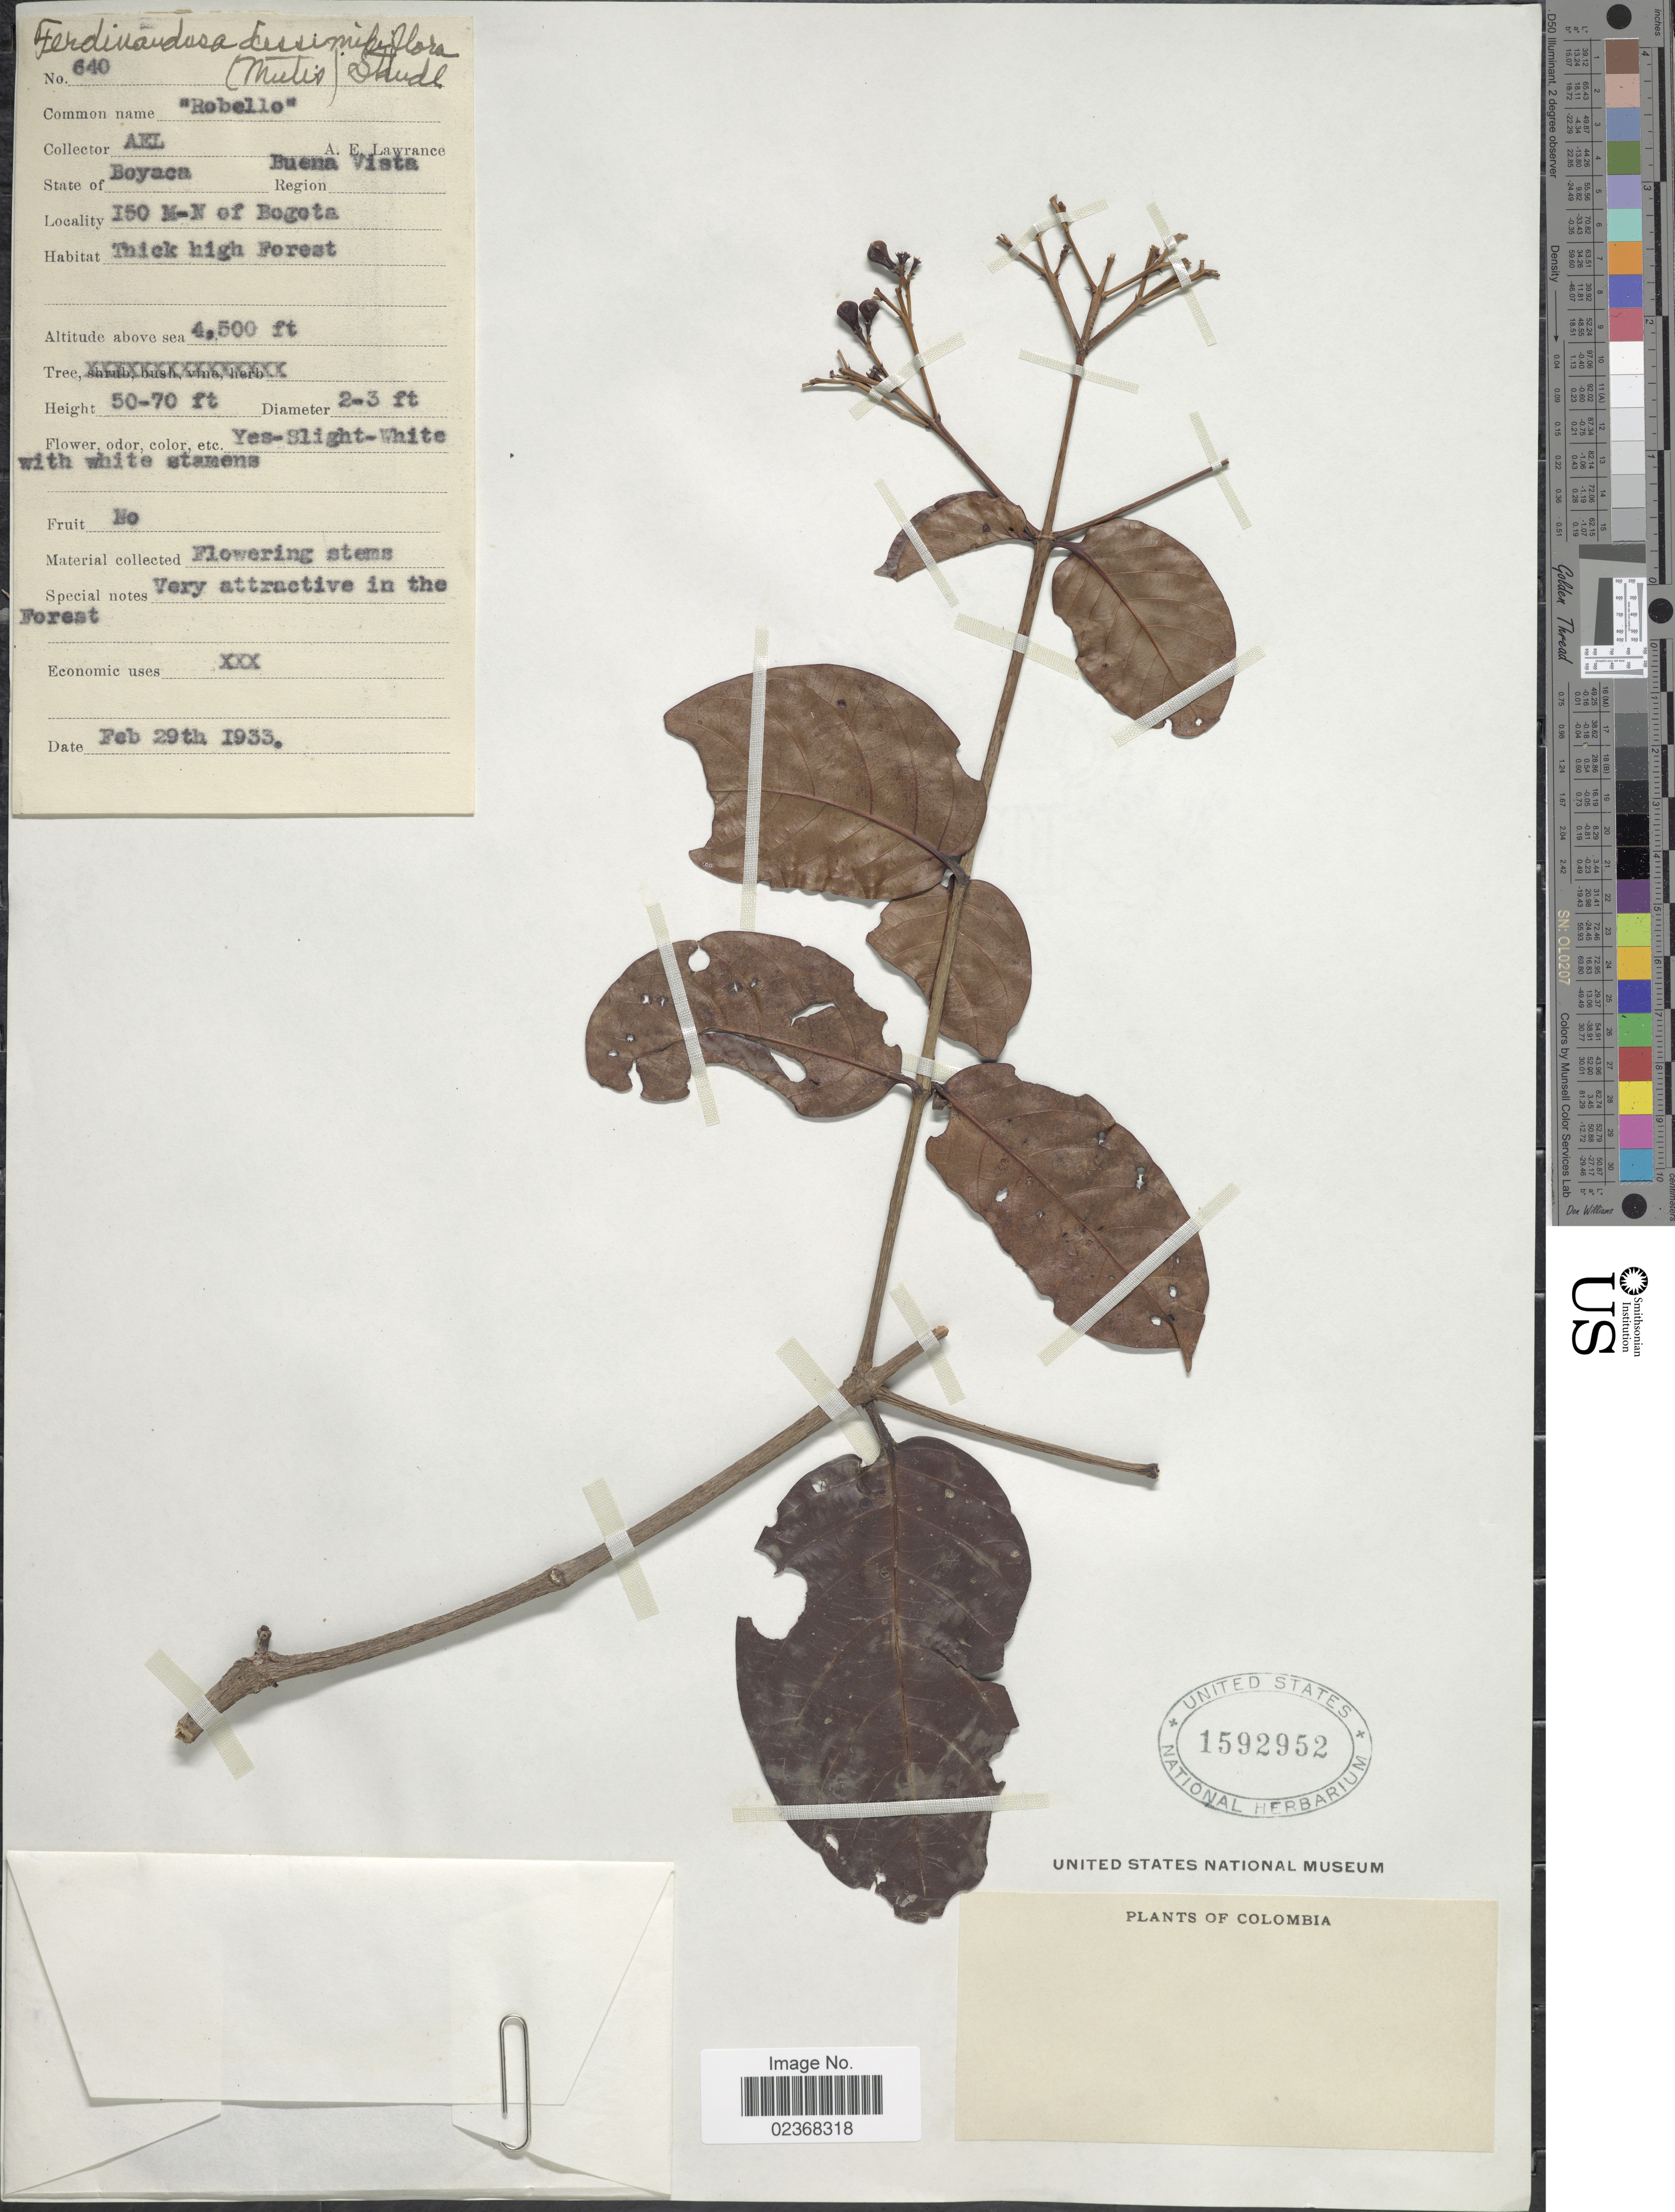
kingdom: Plantae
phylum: Tracheophyta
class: Magnoliopsida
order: Gentianales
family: Rubiaceae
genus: Ferdinandusa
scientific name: Ferdinandusa dissimiliflora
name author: (Mutis ex Humb.) Standl.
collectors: A. Lawrance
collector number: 640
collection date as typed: Transcribed d/m/y: 29/2/1933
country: Colombia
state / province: Boyacá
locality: State of Boyaca, Buena Vista, 150 M-N of Bogota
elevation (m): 1372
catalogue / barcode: US 1592952